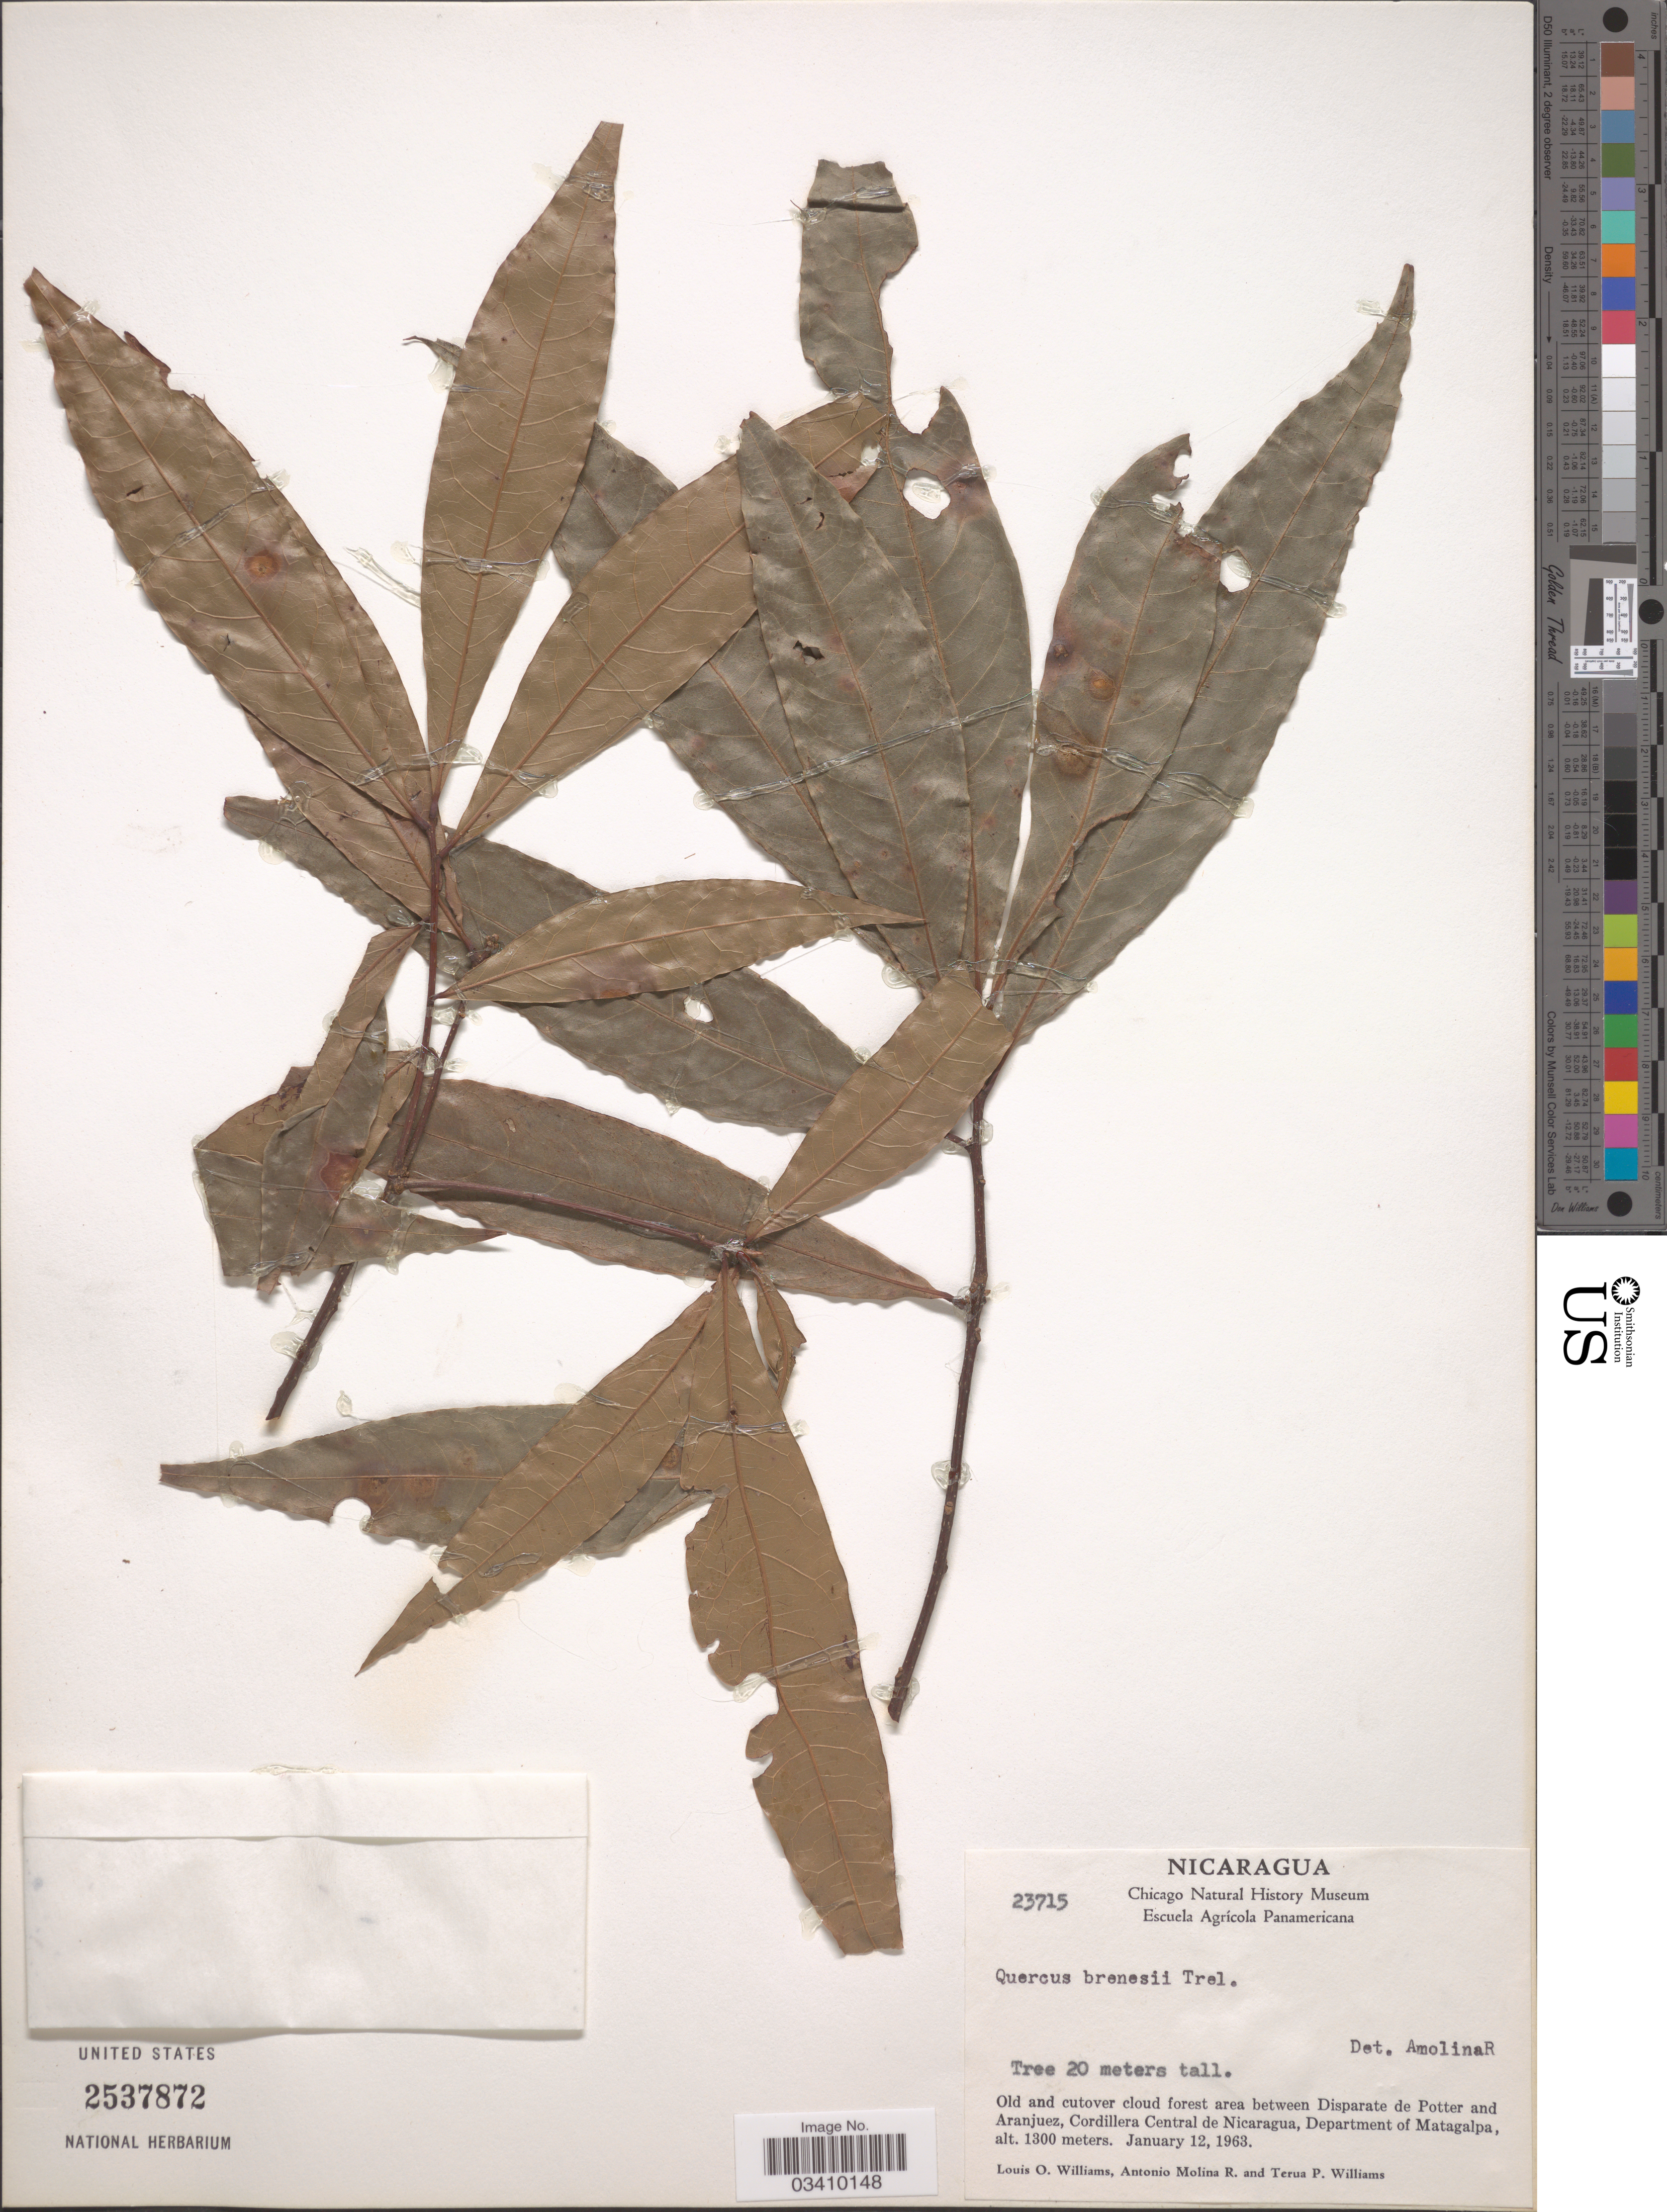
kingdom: Plantae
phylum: Tracheophyta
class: Magnoliopsida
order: Fagales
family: Fagaceae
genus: Quercus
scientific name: Quercus brenesii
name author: Trel.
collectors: L. O. Williams, A. Molina R. & T. P. Williams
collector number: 23715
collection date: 1963-01-12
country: Nicaragua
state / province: Matagalpa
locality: Old and cutover cloud forest area between Disparate de Potter and Aranjuez, Cordillera Central de Nicaragua, Department of Matagalpa.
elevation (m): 1300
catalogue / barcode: US 2537872